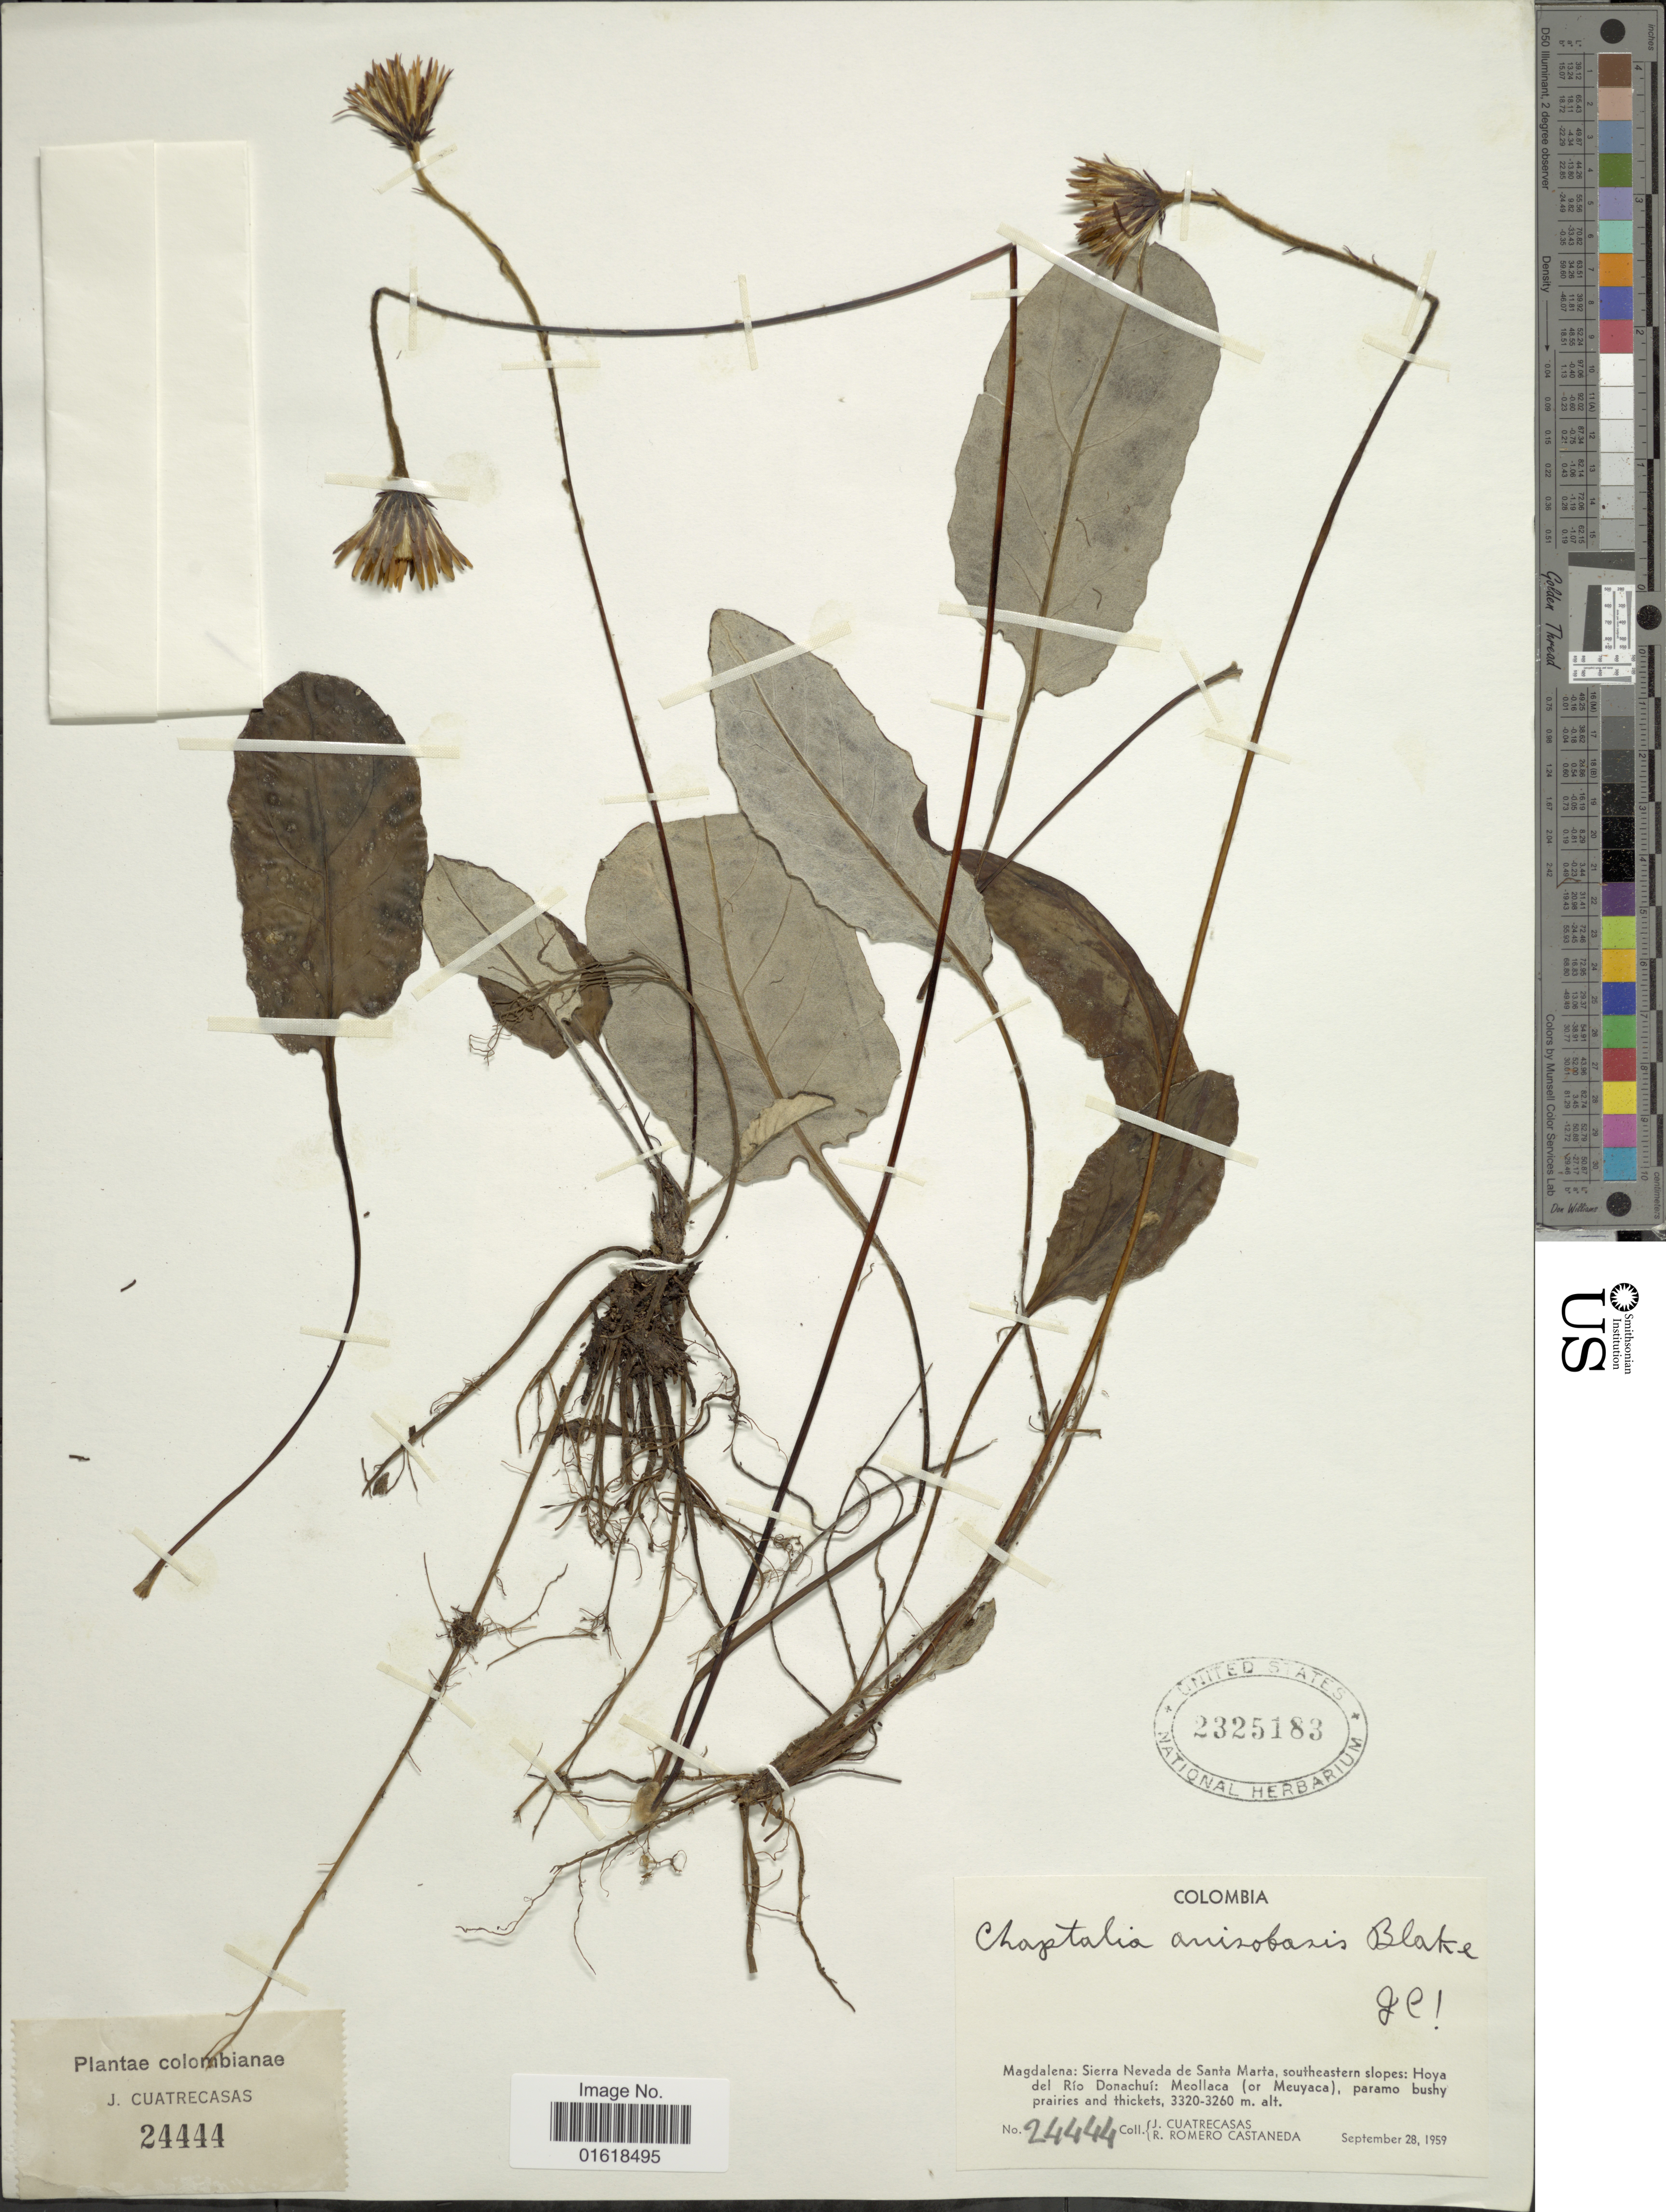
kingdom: Plantae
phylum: Tracheophyta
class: Magnoliopsida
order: Asterales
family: Asteraceae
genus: Chaptalia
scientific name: Chaptalia anisobasis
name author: S.F. Blake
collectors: J. Cuatrecasas & R. Romero Castañeda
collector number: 24444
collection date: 1959-09-28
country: Colombia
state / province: Magdalena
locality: Sierra Nevada de Santa Marta, southeastern slopes: Hoya del Río Donachuí: Meollaca (or Meuyaca), paramo bushy prairies and thickets.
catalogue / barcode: US 2325183